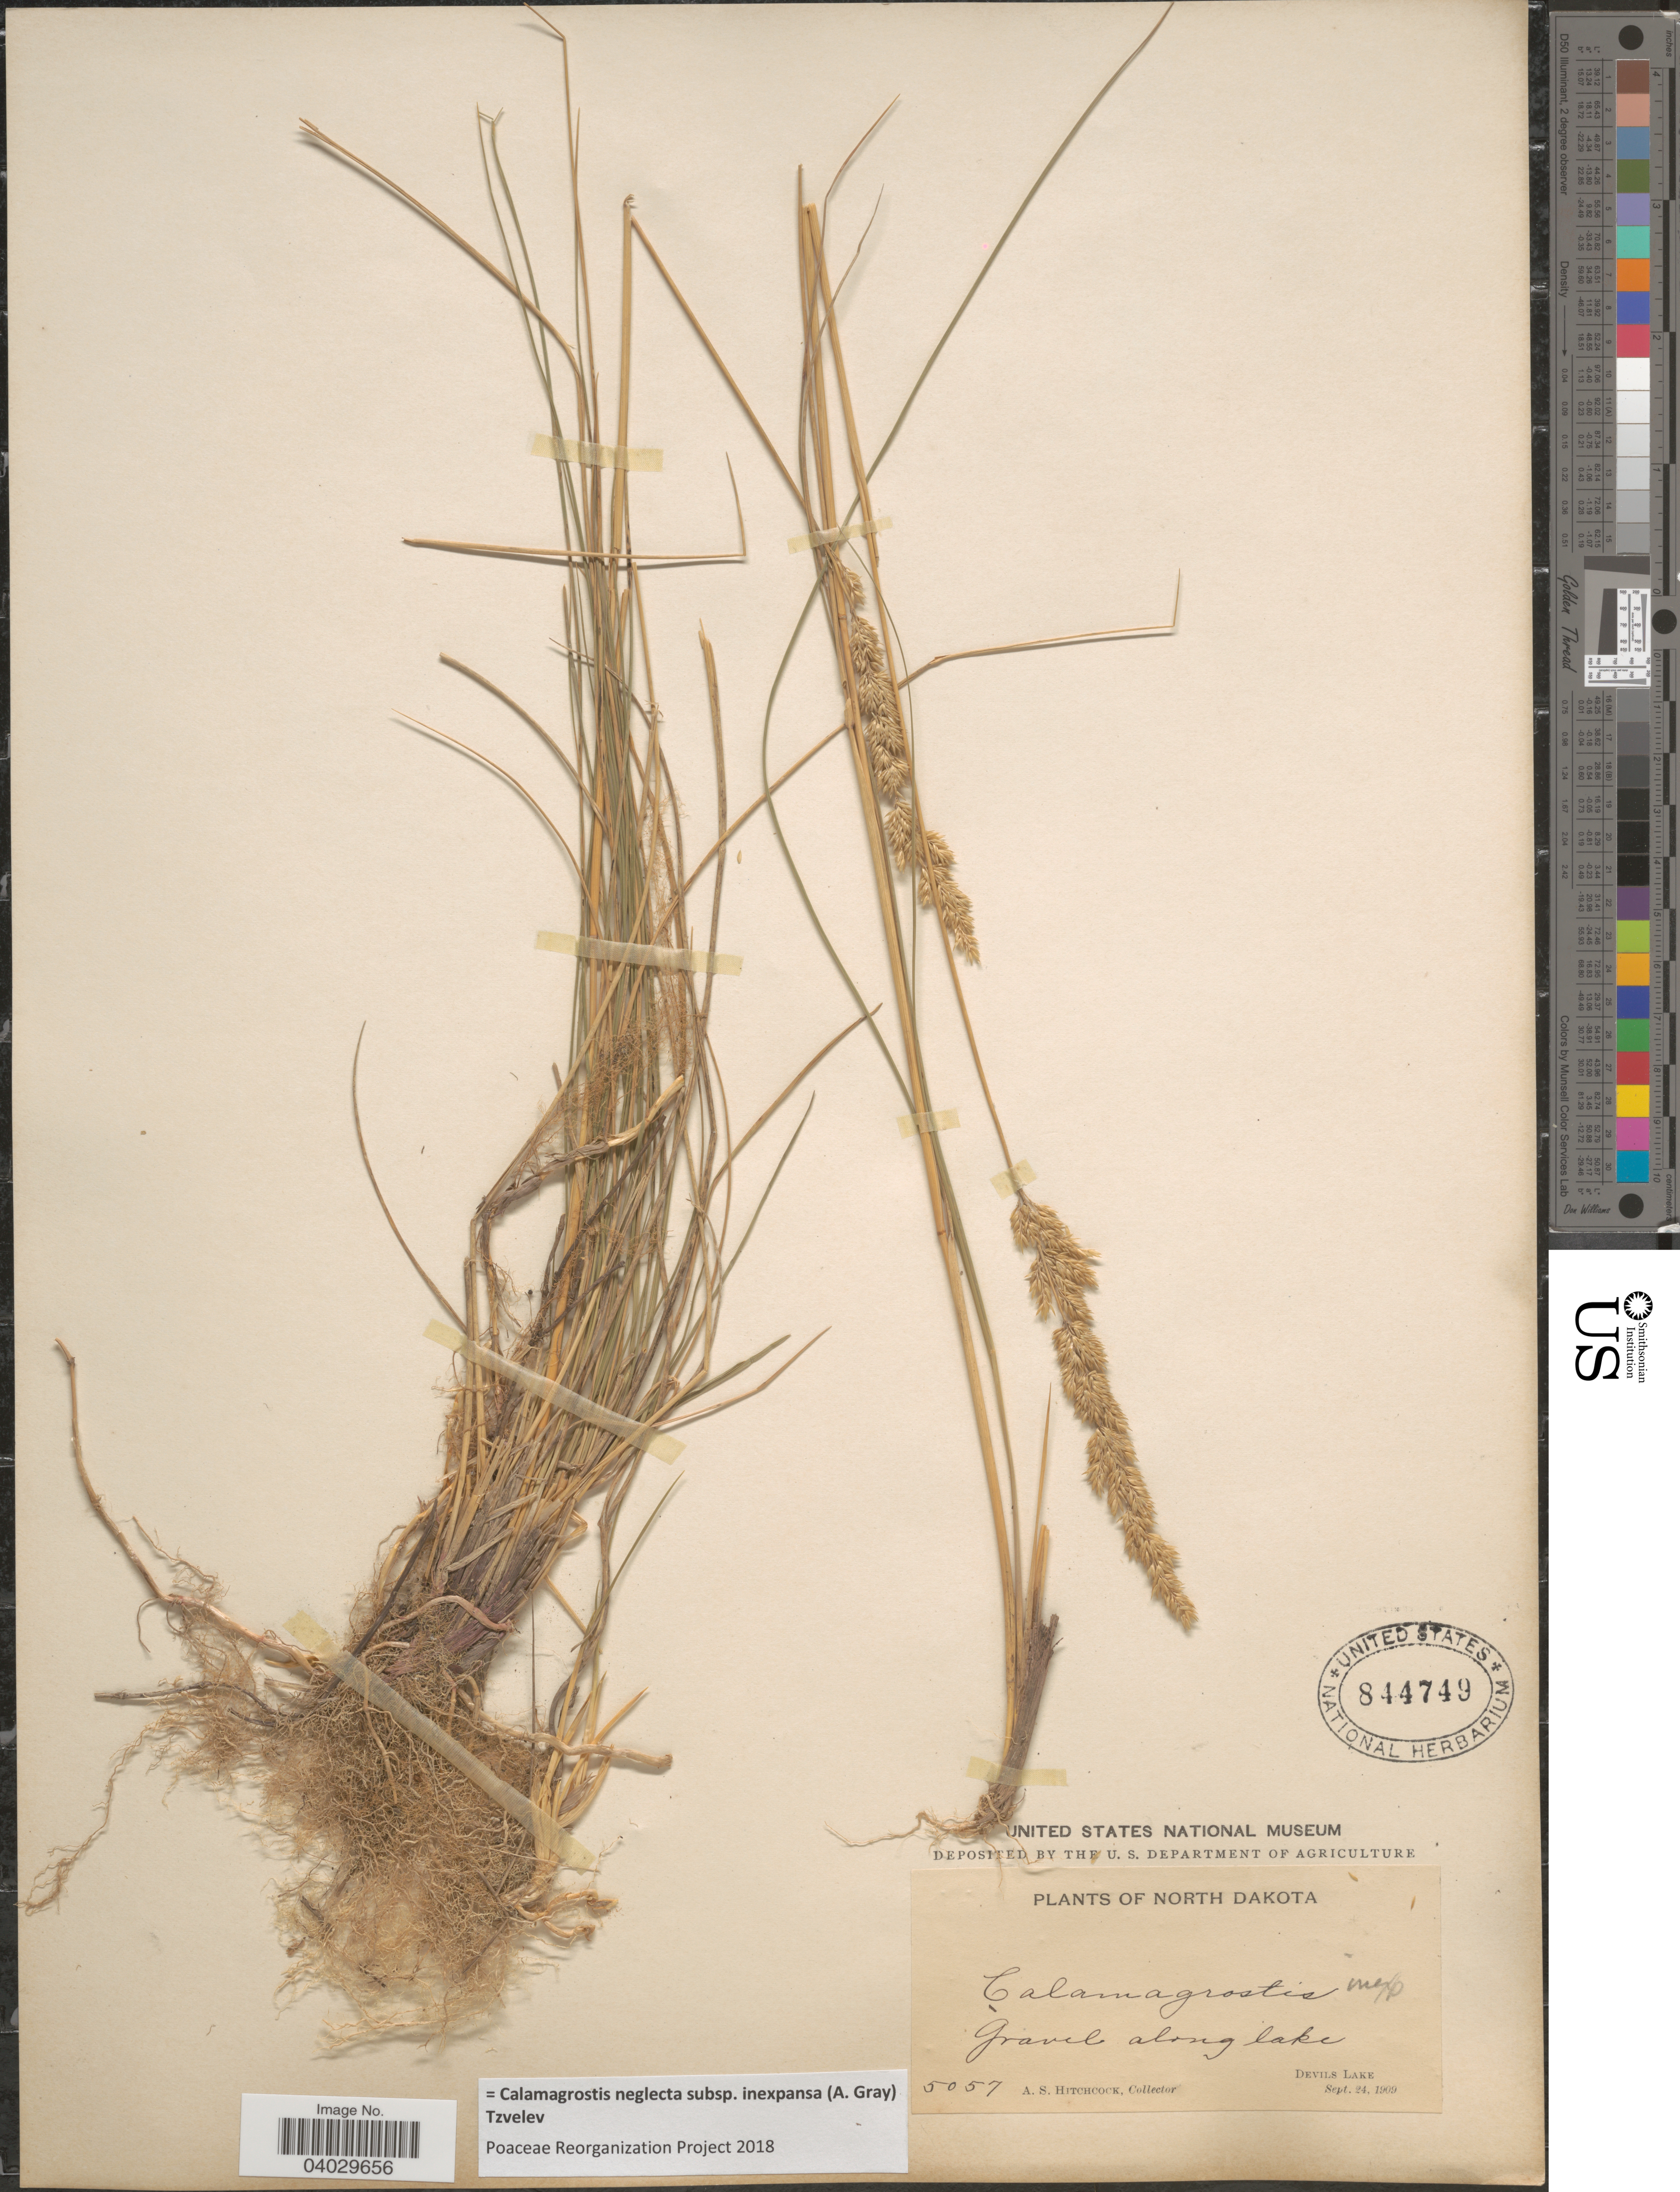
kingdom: Plantae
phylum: Tracheophyta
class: Liliopsida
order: Poales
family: Poaceae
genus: Calamagrostis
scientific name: Calamagrostis neglecta subsp. inexpansa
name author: (A. Gray) Tzvelev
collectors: A. S. Hitchcock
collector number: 5057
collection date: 1909-09-24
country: United States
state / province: North Dakota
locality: Gravel along lake. Devils Lake.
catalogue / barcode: US 844749